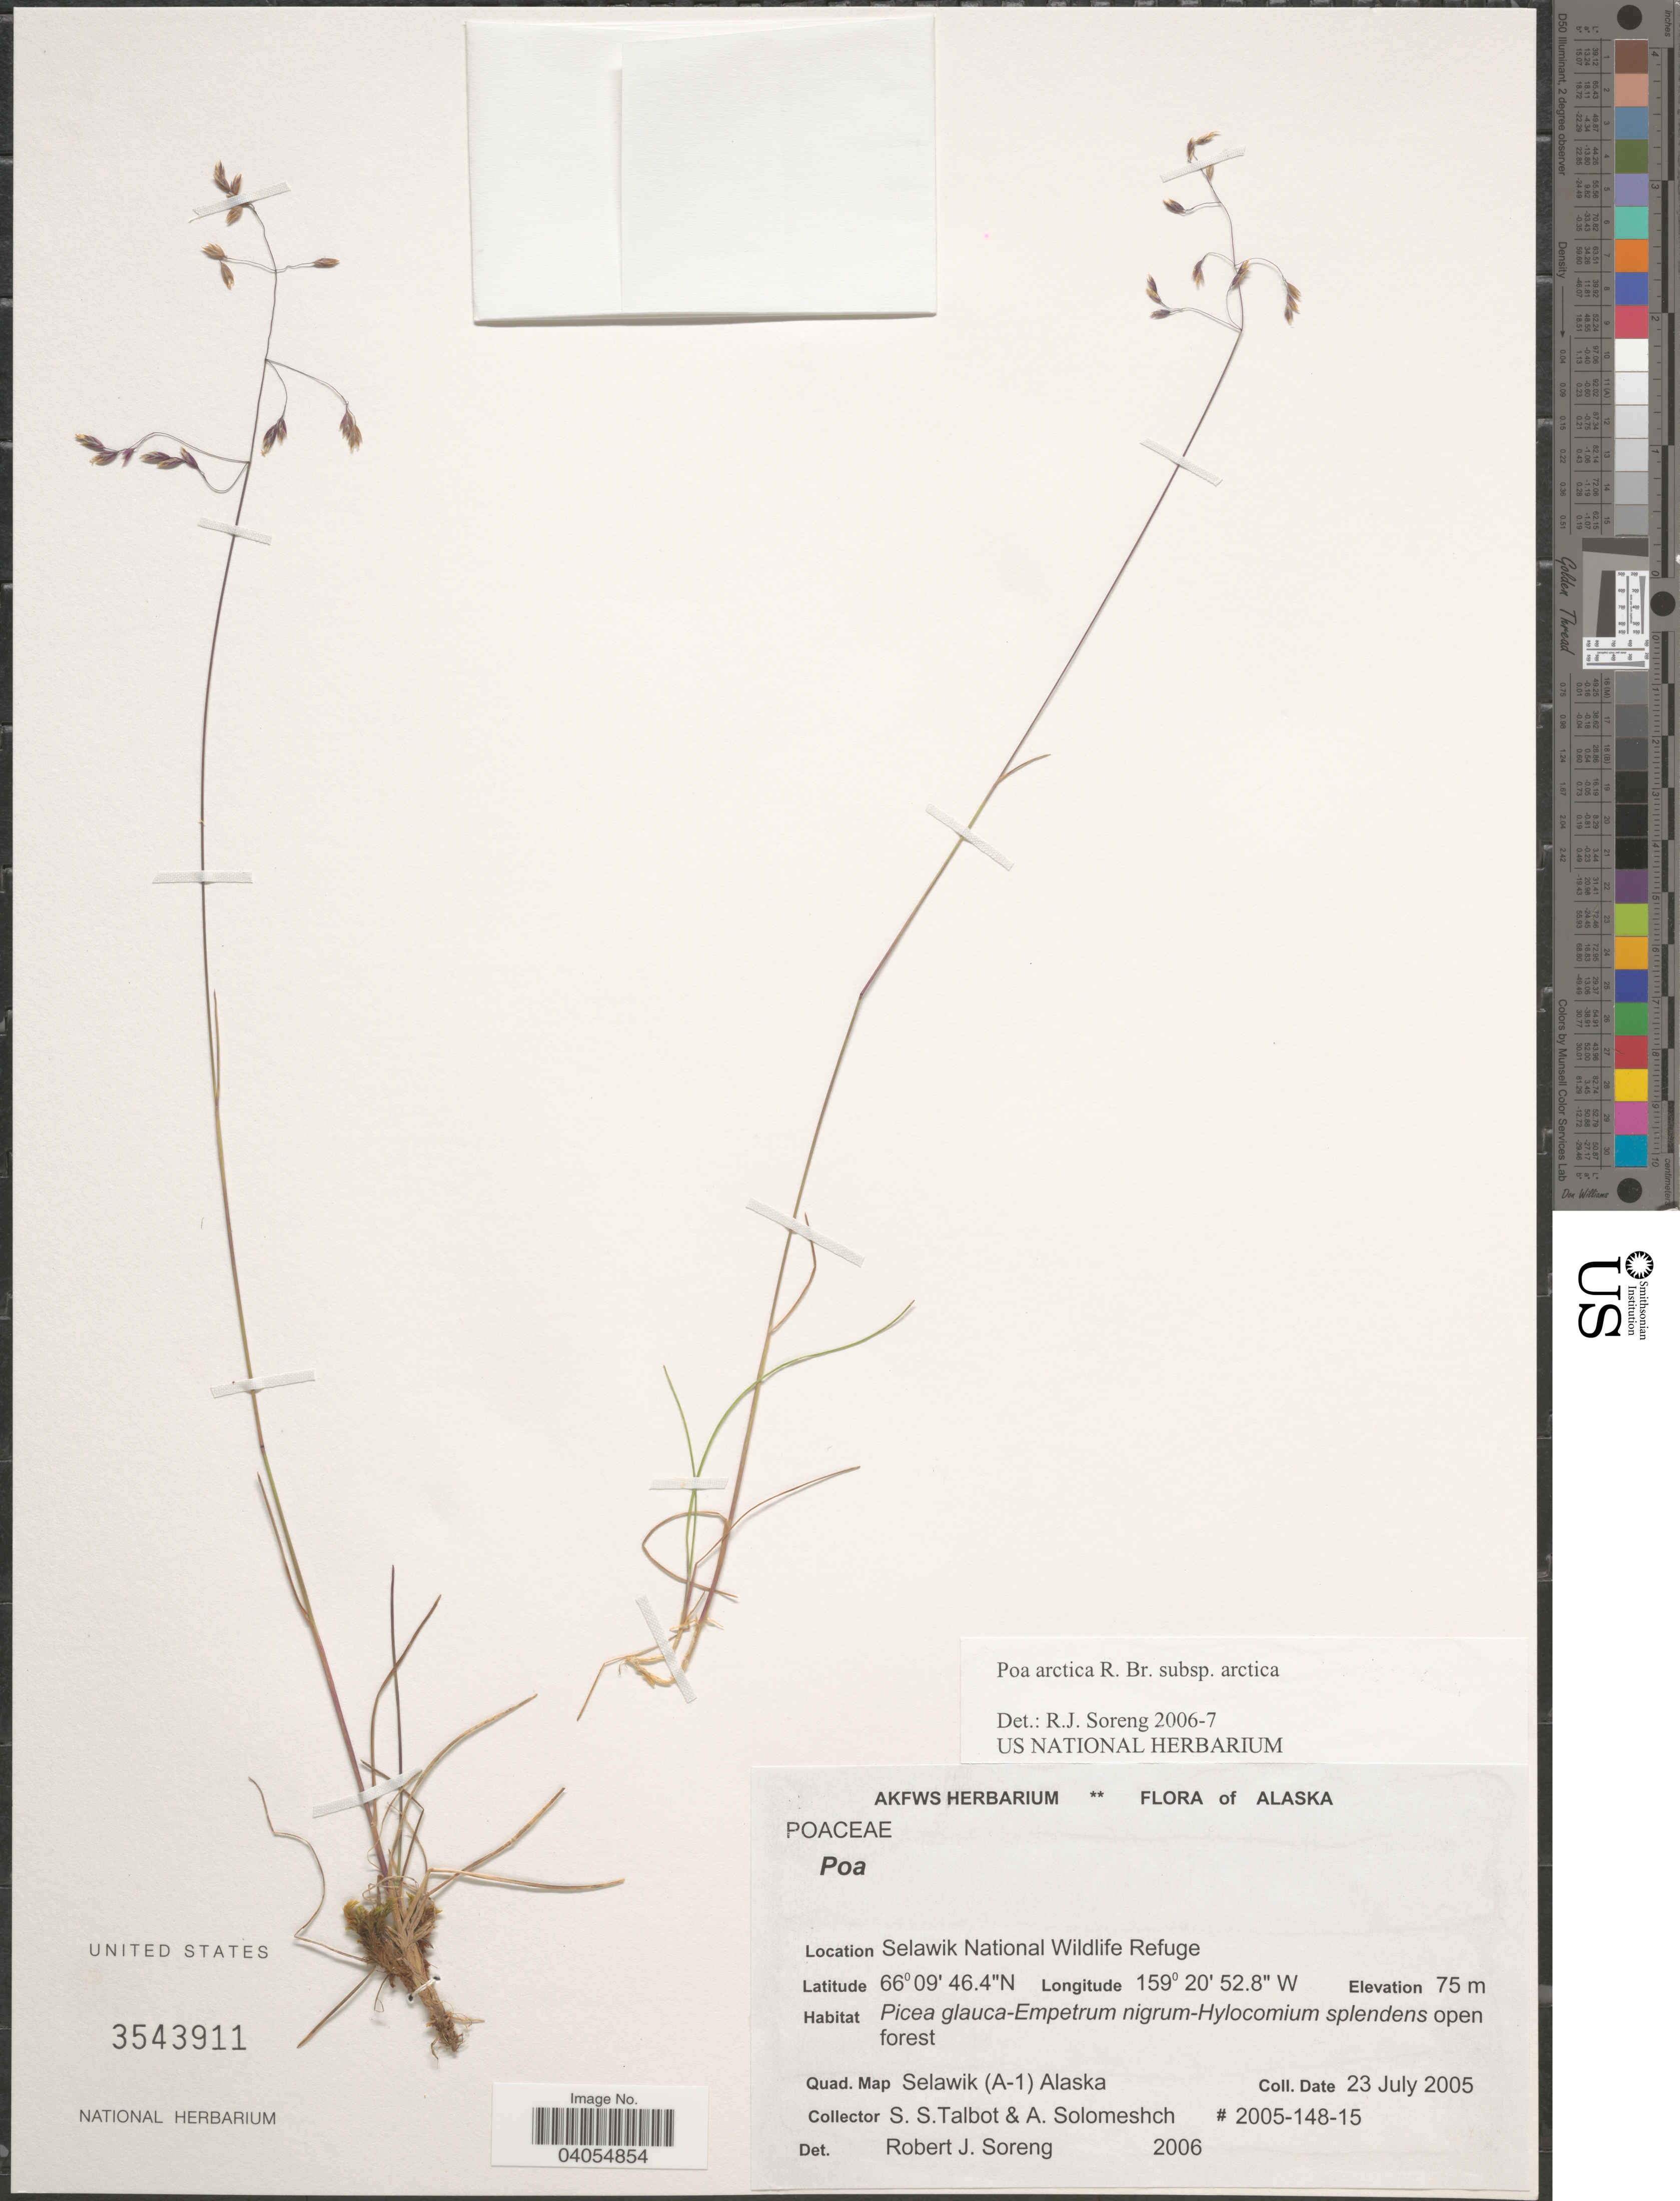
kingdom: Plantae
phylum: Tracheophyta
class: Liliopsida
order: Poales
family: Poaceae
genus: Poa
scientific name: Poa arctica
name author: R. Br.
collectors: S. S. Talbot & A. Solomeshch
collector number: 2005-148-15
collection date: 2005-07-23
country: United States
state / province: Alaska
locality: Selawik National Wildlife Refuge. Quad. Map Selawik (A-1).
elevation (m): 75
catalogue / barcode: US 3543911